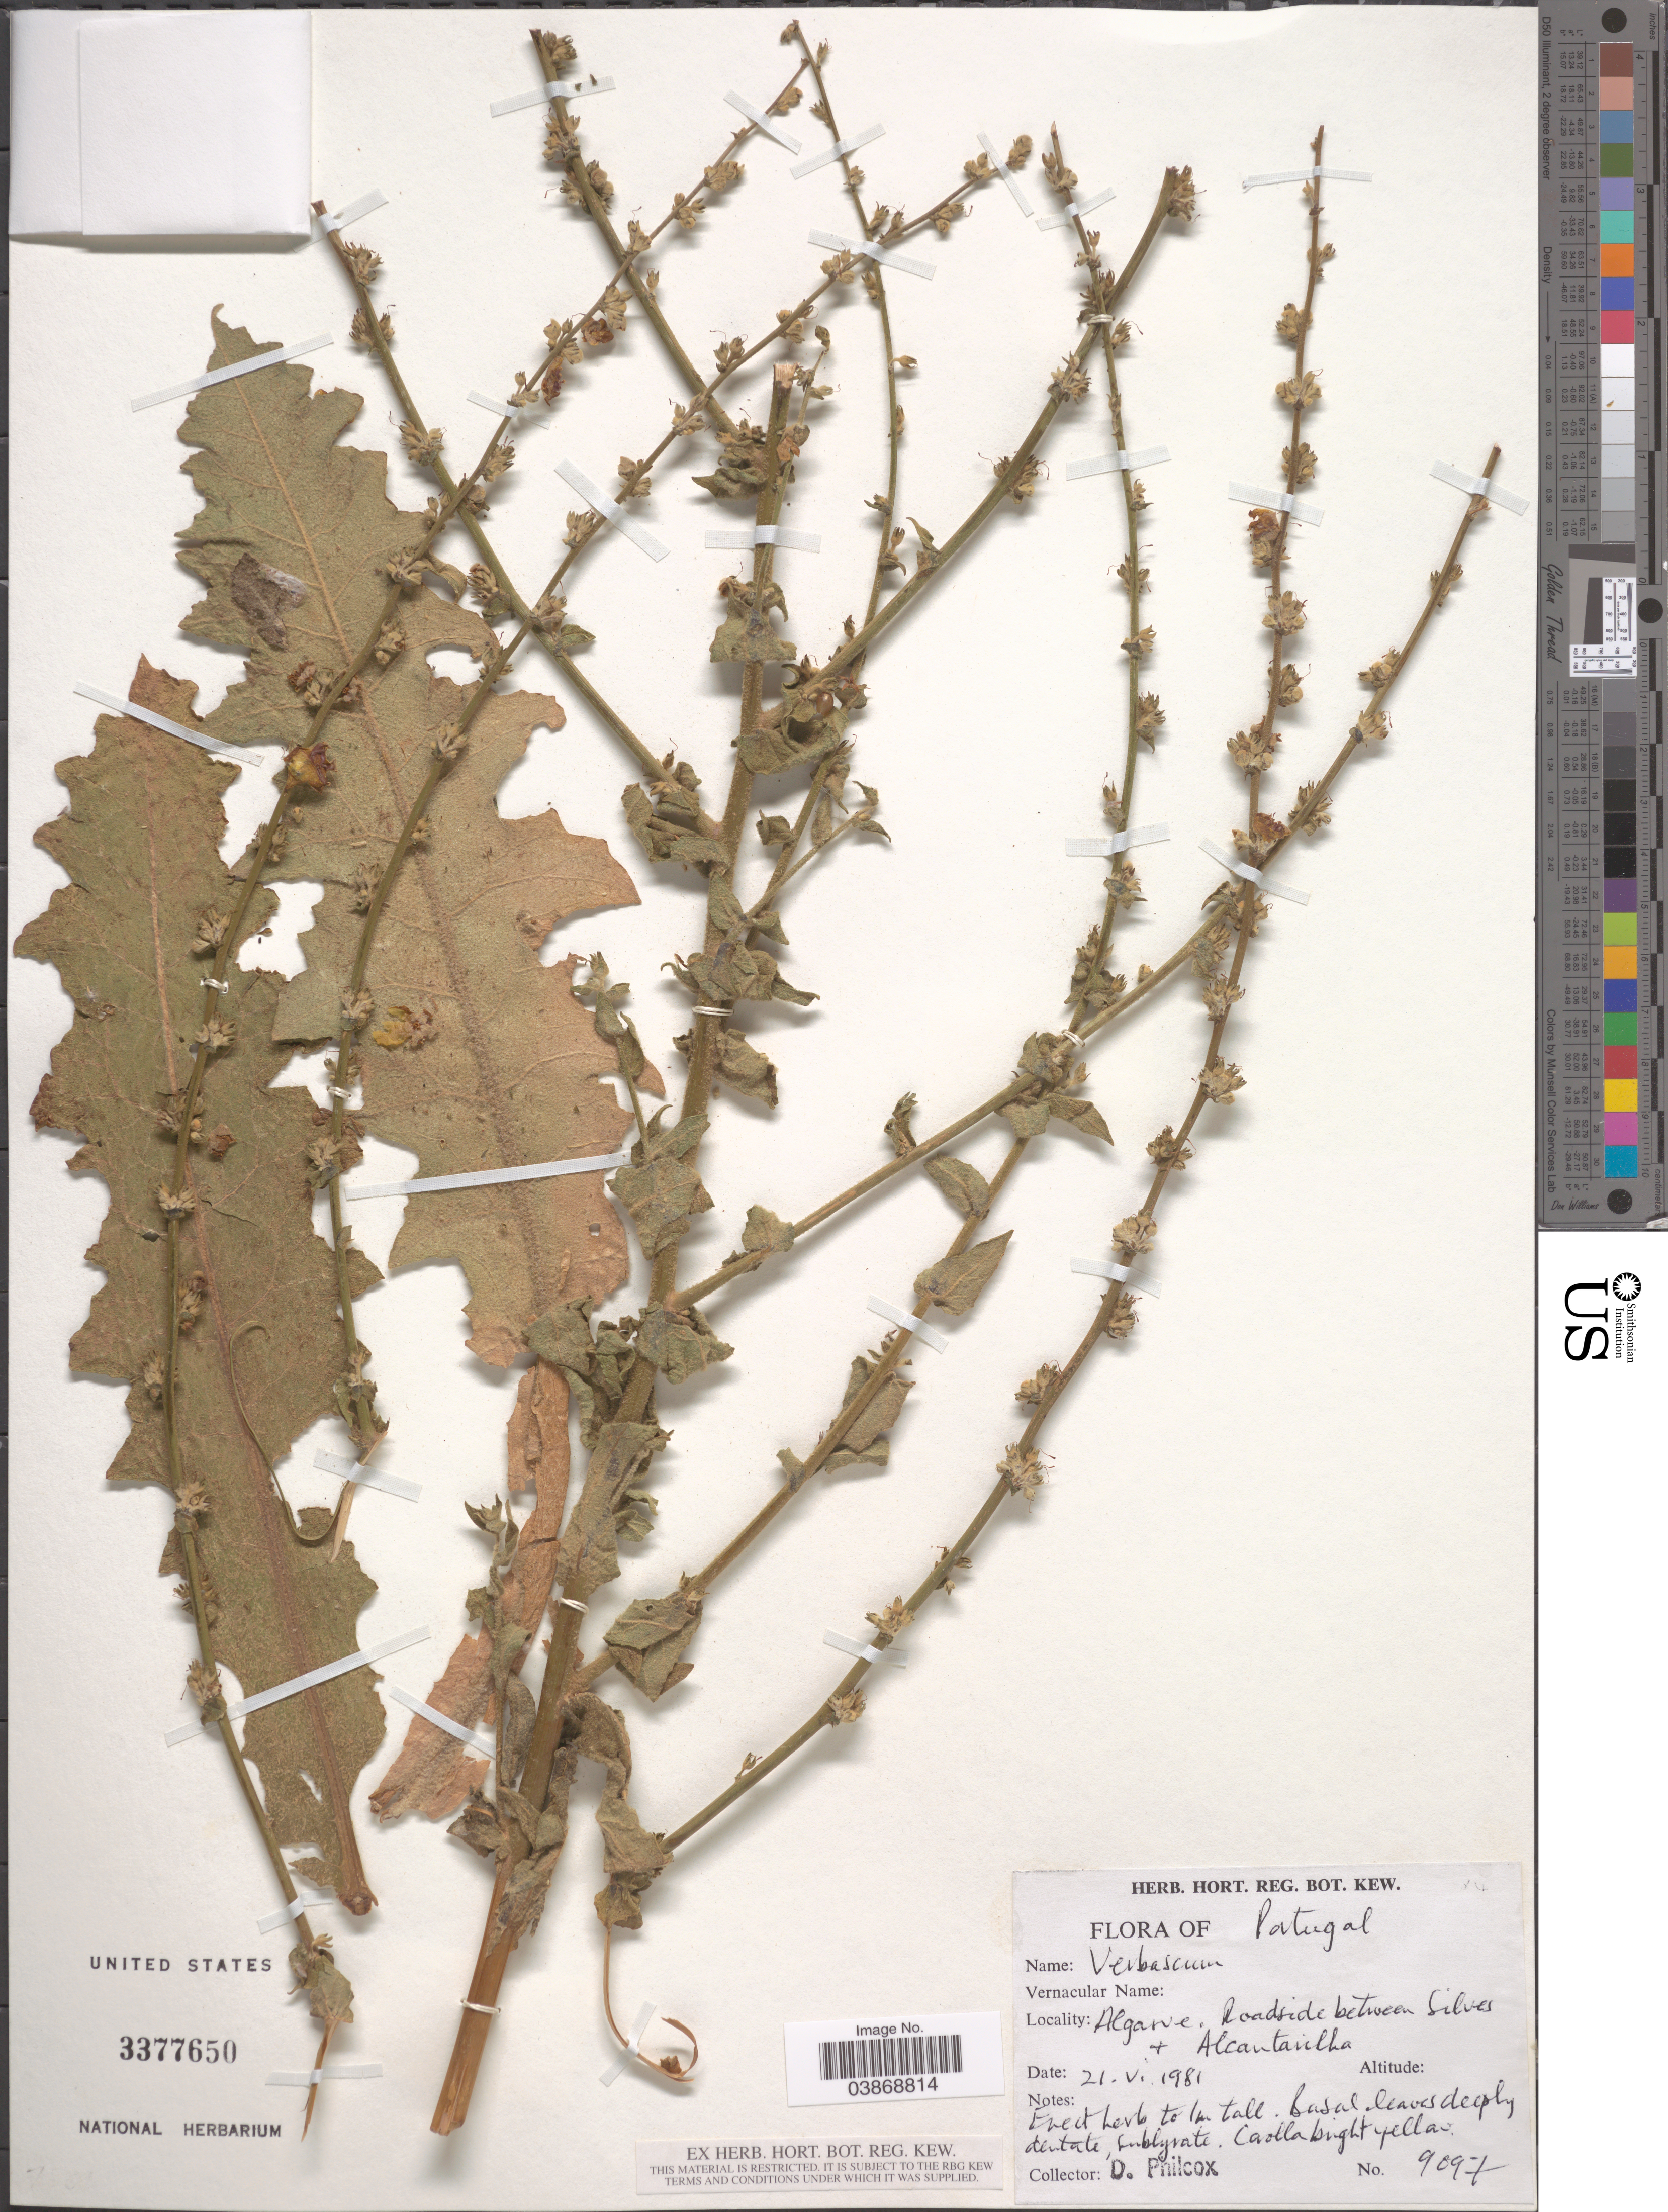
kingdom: Plantae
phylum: Tracheophyta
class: Magnoliopsida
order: Lamiales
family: Scrophulariaceae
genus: Verbascum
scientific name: Verbascum sp.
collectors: D. Philcox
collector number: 9097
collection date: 1981-05-21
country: Portugal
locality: Algarve. Roadside between Silves & Alcantarilha.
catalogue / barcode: US 3377650